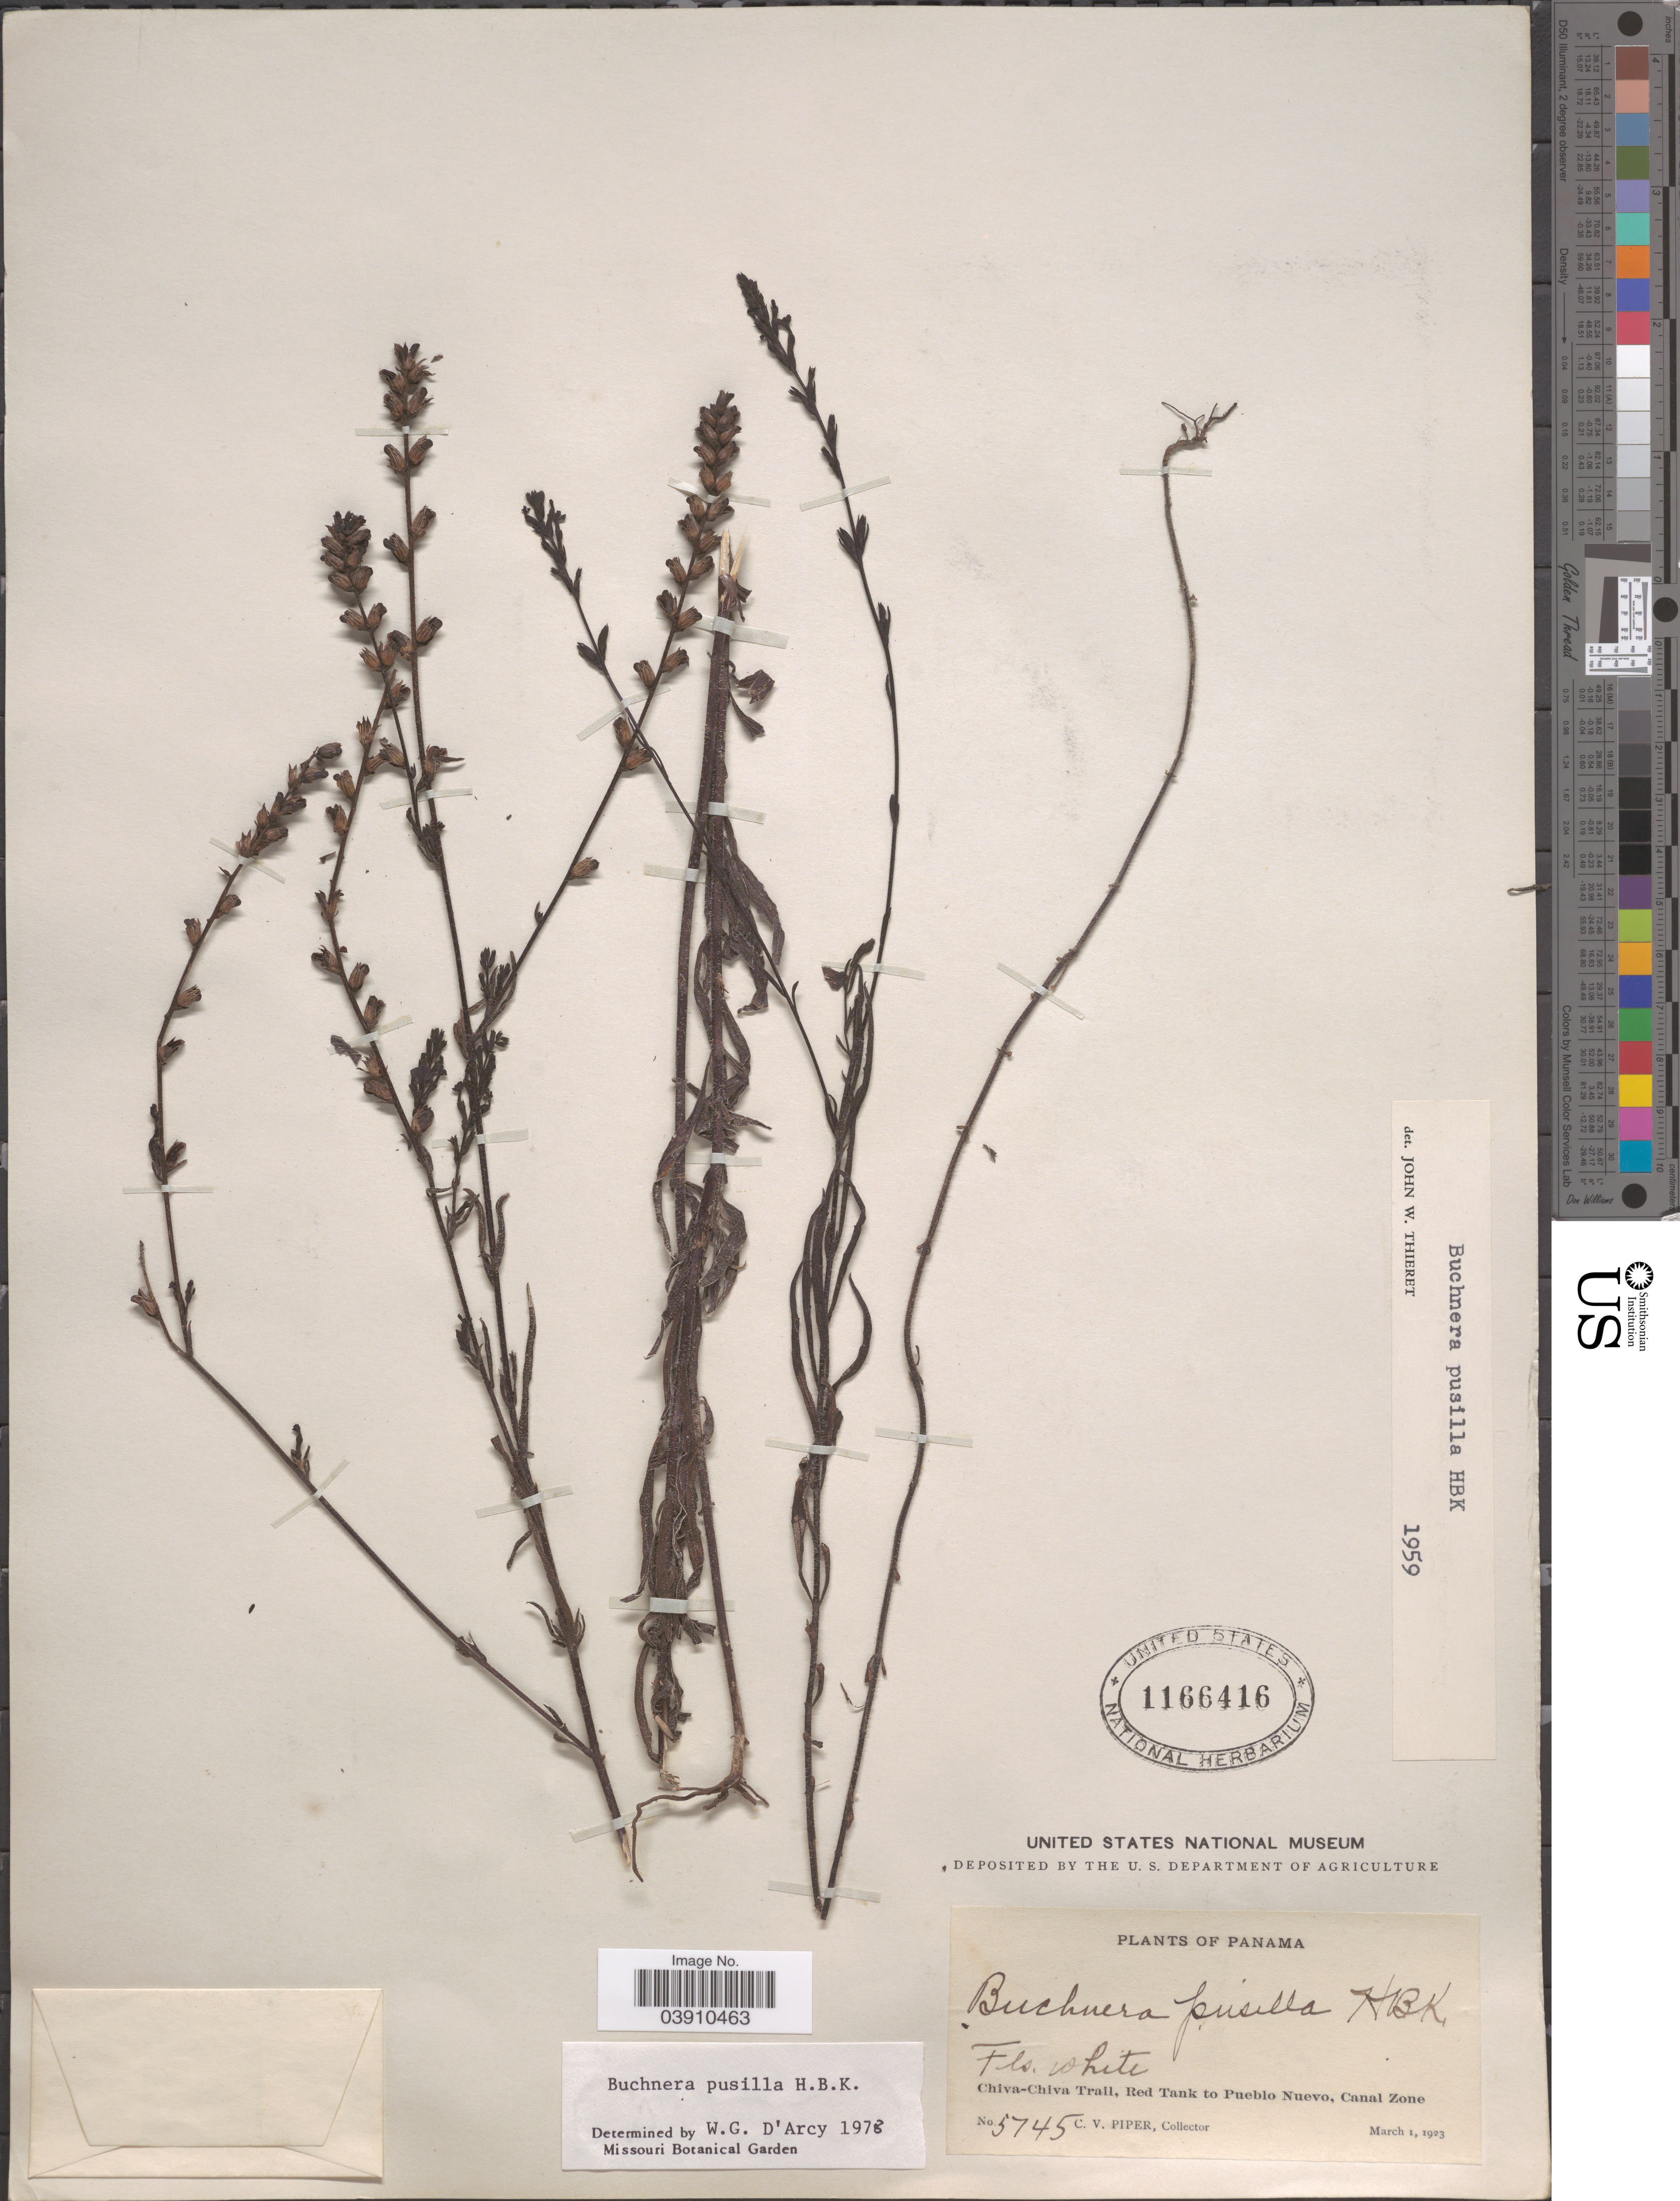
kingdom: Plantae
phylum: Tracheophyta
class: Magnoliopsida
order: Lamiales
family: Orobanchaceae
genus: Buchnera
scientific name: Buchnera pusilla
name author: Kunth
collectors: C. V. Piper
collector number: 5745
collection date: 1923-03-01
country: Panama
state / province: Colón / Panamá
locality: Chiva-Chiva Trail, Red Tank to Pueblo Nuevo, Canal Zone.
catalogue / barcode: US 1166416